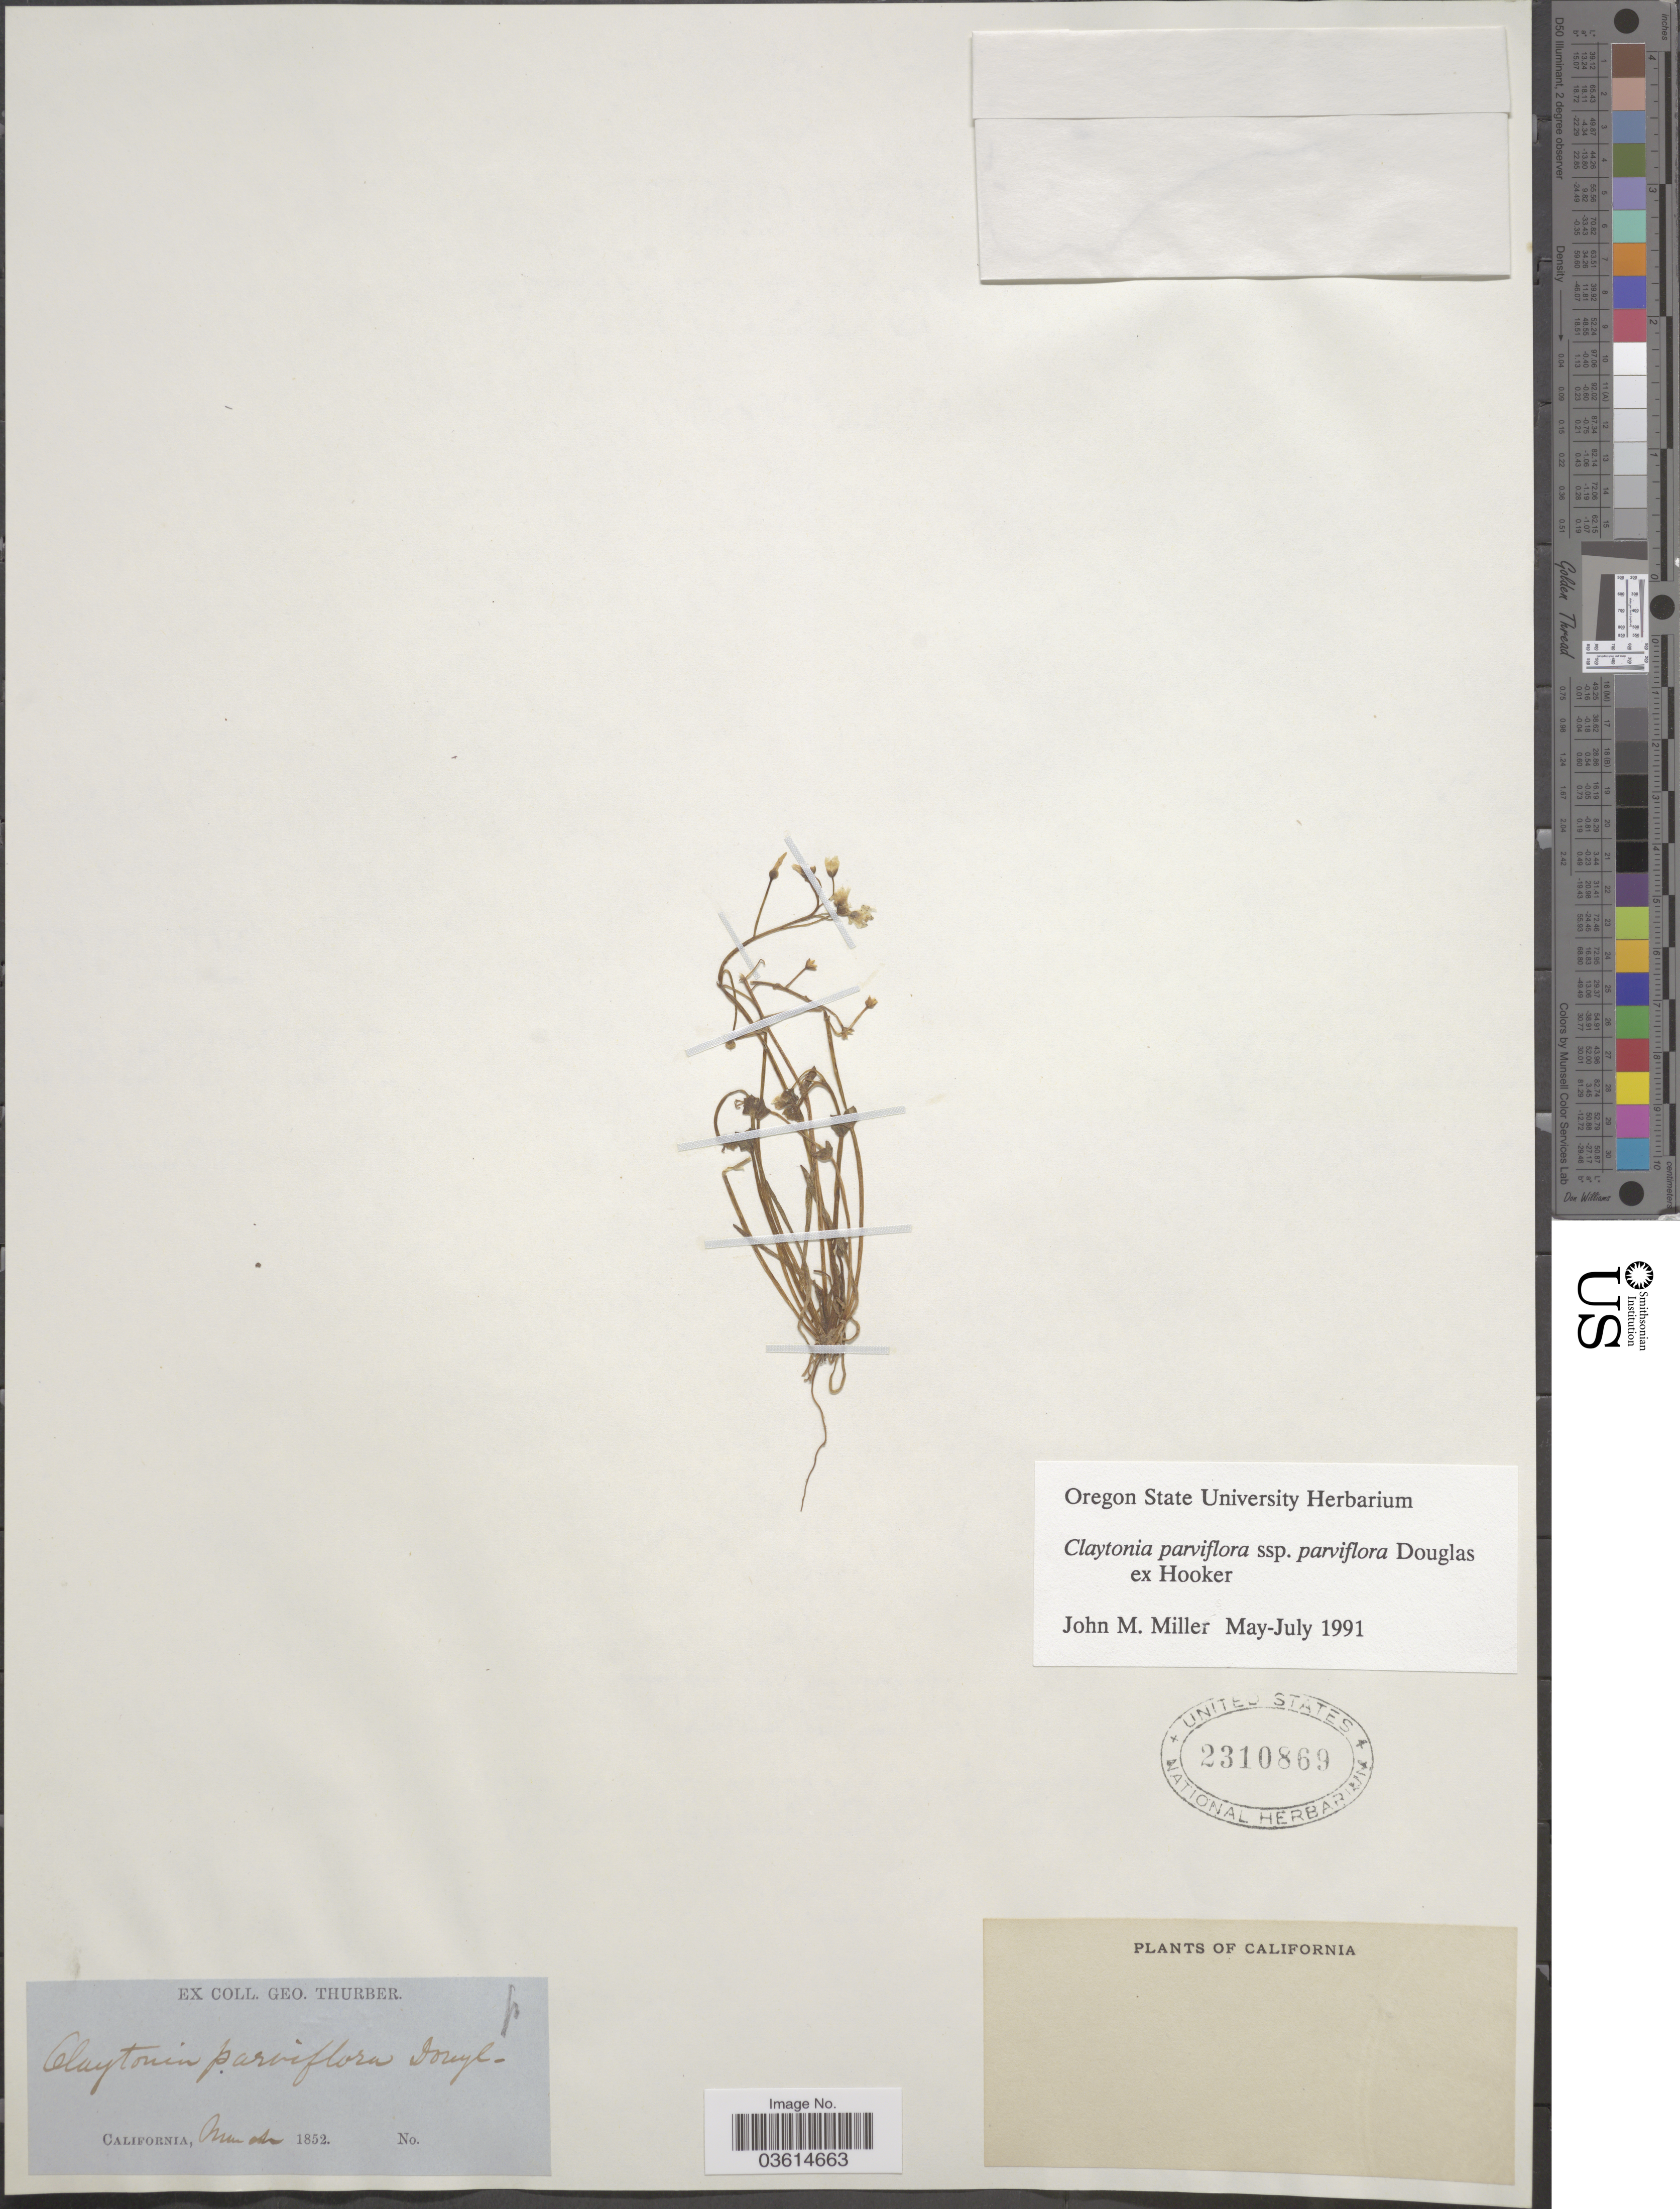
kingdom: Plantae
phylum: Tracheophyta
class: Magnoliopsida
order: Caryophyllales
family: Montiaceae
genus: Claytonia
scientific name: Claytonia parviflora subsp. parviflora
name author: Douglas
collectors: G. Thurber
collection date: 1852-03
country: United States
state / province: California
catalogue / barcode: US 2310869